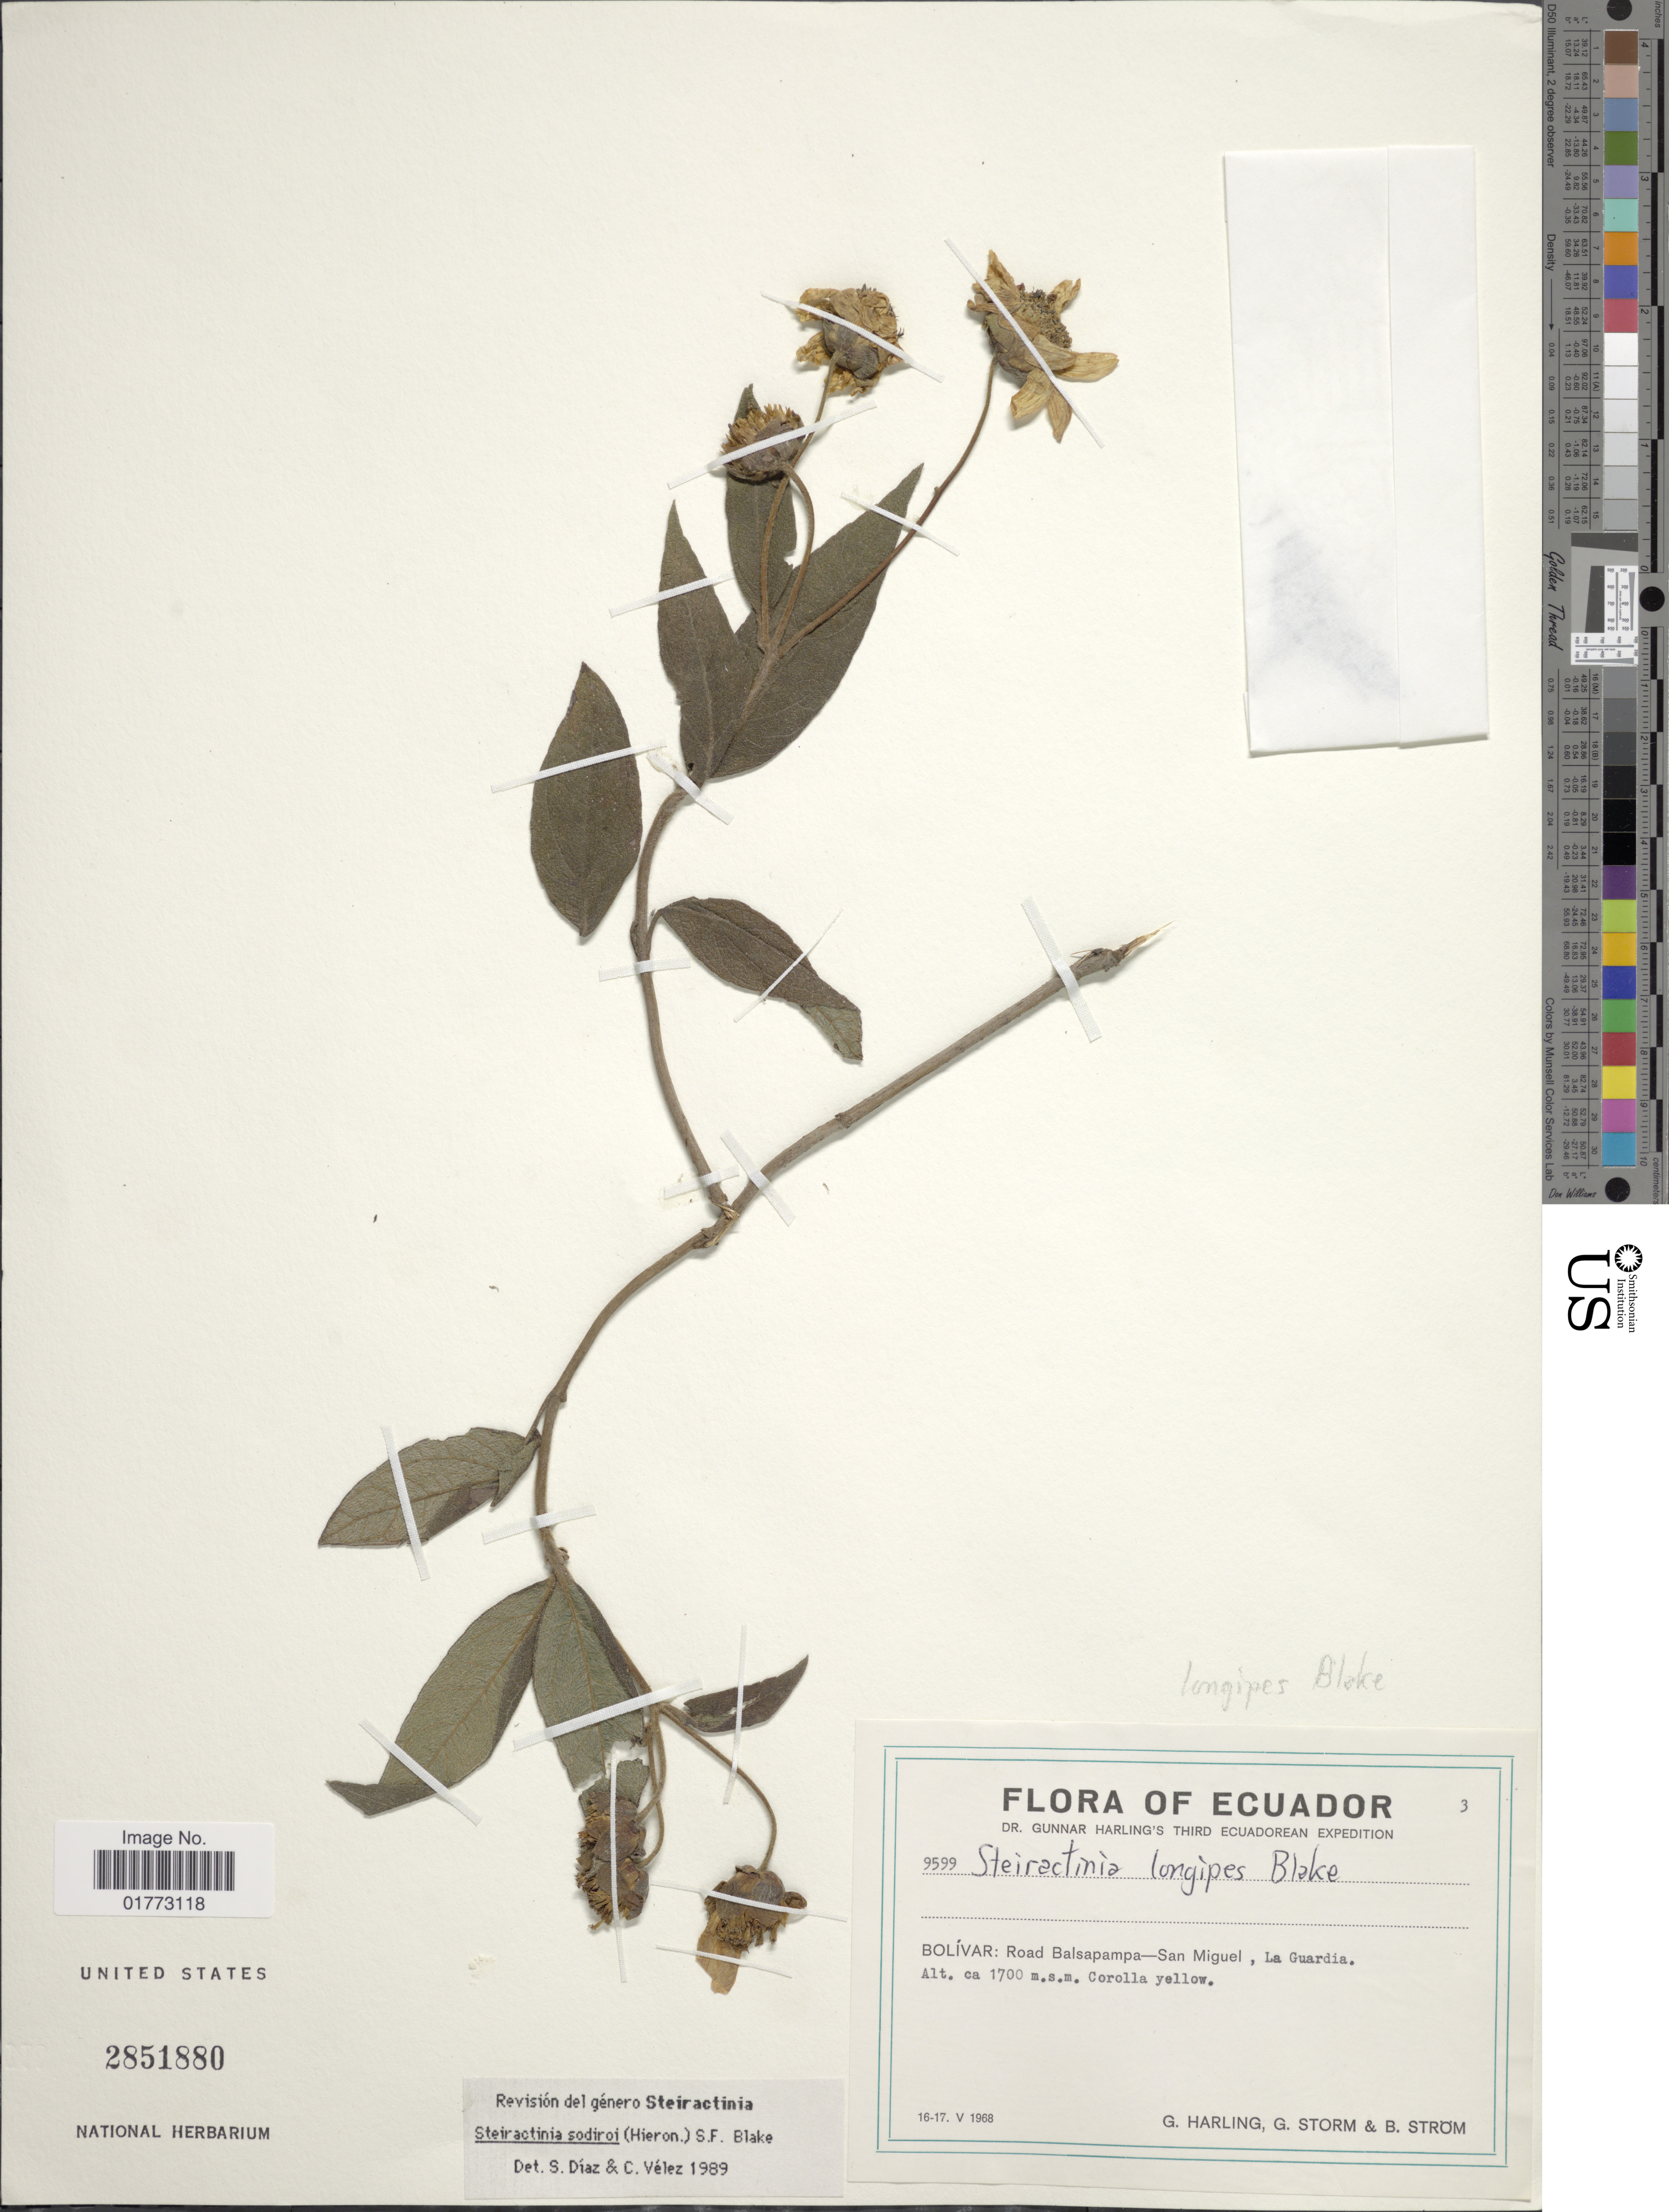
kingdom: Plantae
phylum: Tracheophyta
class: Magnoliopsida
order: Asterales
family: Asteraceae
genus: Steiractinia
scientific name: Steiractinia sodiroi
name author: (Hieron. ex Sodiro) S.F. Blake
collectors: G. Harling, G. Storm & B. Strom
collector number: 9599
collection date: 1968-05-16/1968-05-17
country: Ecuador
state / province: Bolívar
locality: Road Balsapampa- San Miguel, La Guardia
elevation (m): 1700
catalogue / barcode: US 2851880